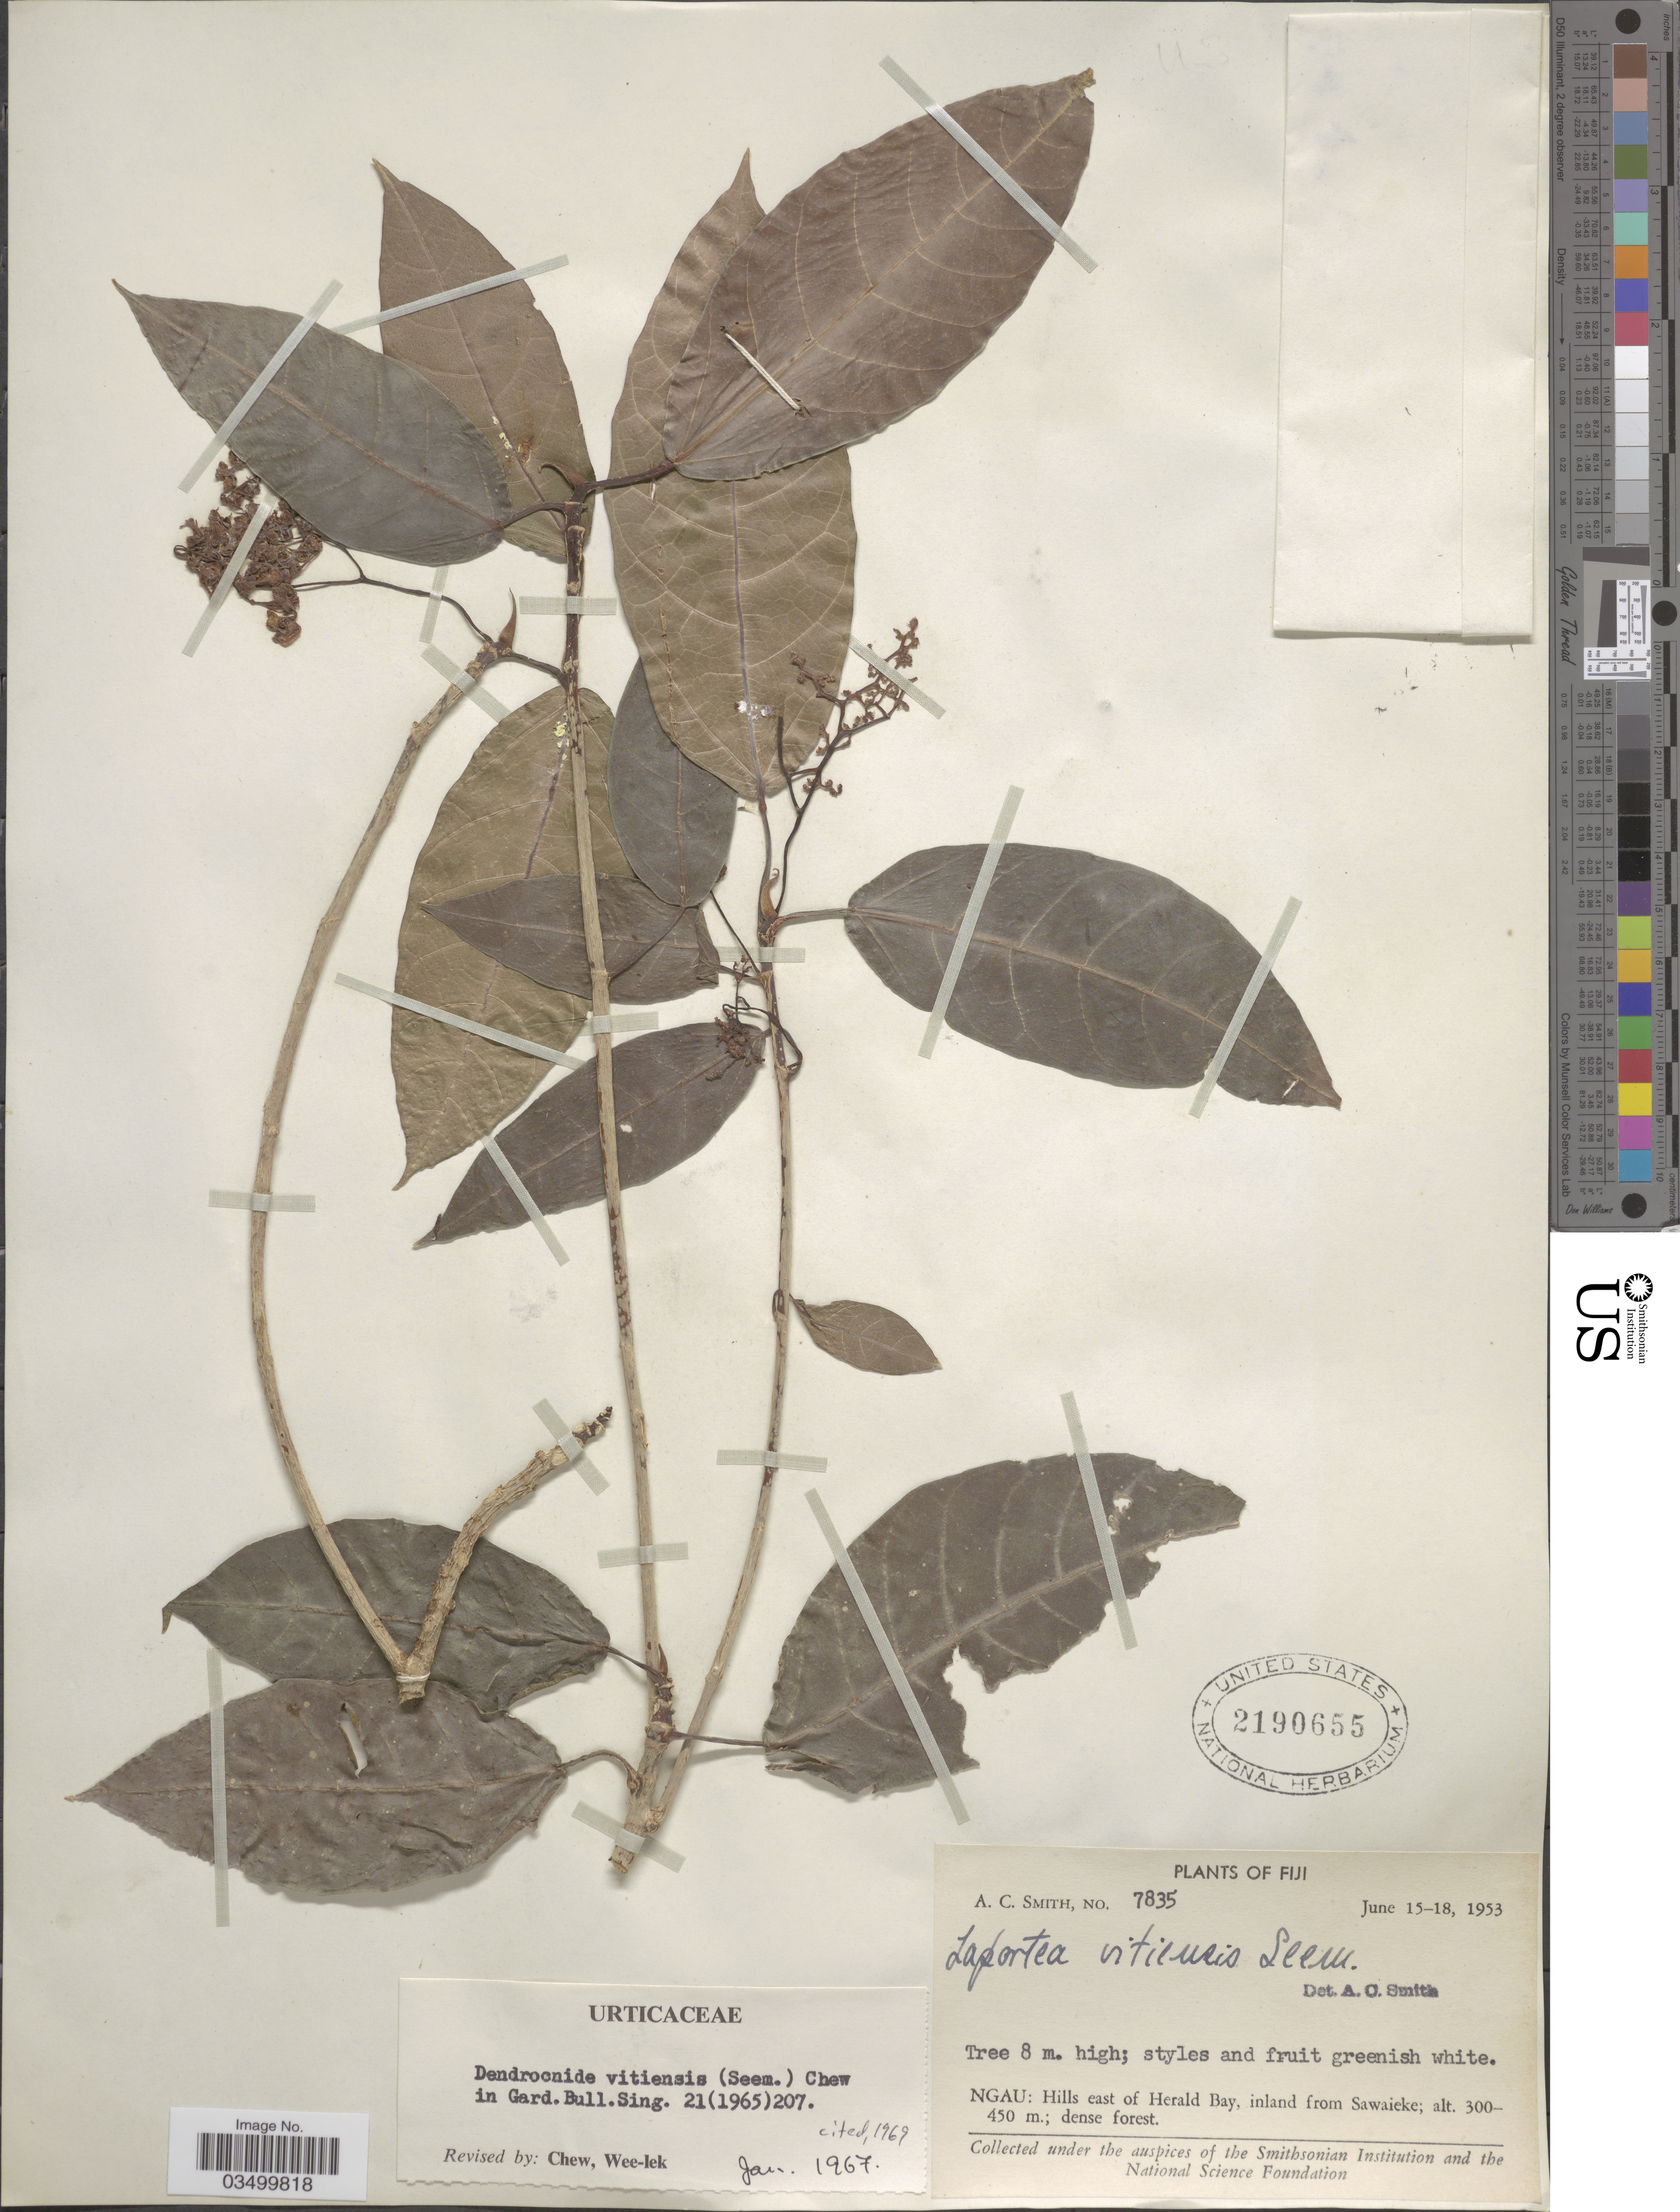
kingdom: Plantae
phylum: Tracheophyta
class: Magnoliopsida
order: Rosales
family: Urticaceae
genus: Dendrocnide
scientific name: Dendrocnide vitiensis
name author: (Seem.) Chew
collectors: A. C. Smith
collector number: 7835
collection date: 1953-06-15/1953-06-18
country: Fiji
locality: Ngau: Hills east of Herald Bay, inland from Sawaieke.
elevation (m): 300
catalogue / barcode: US 2190655